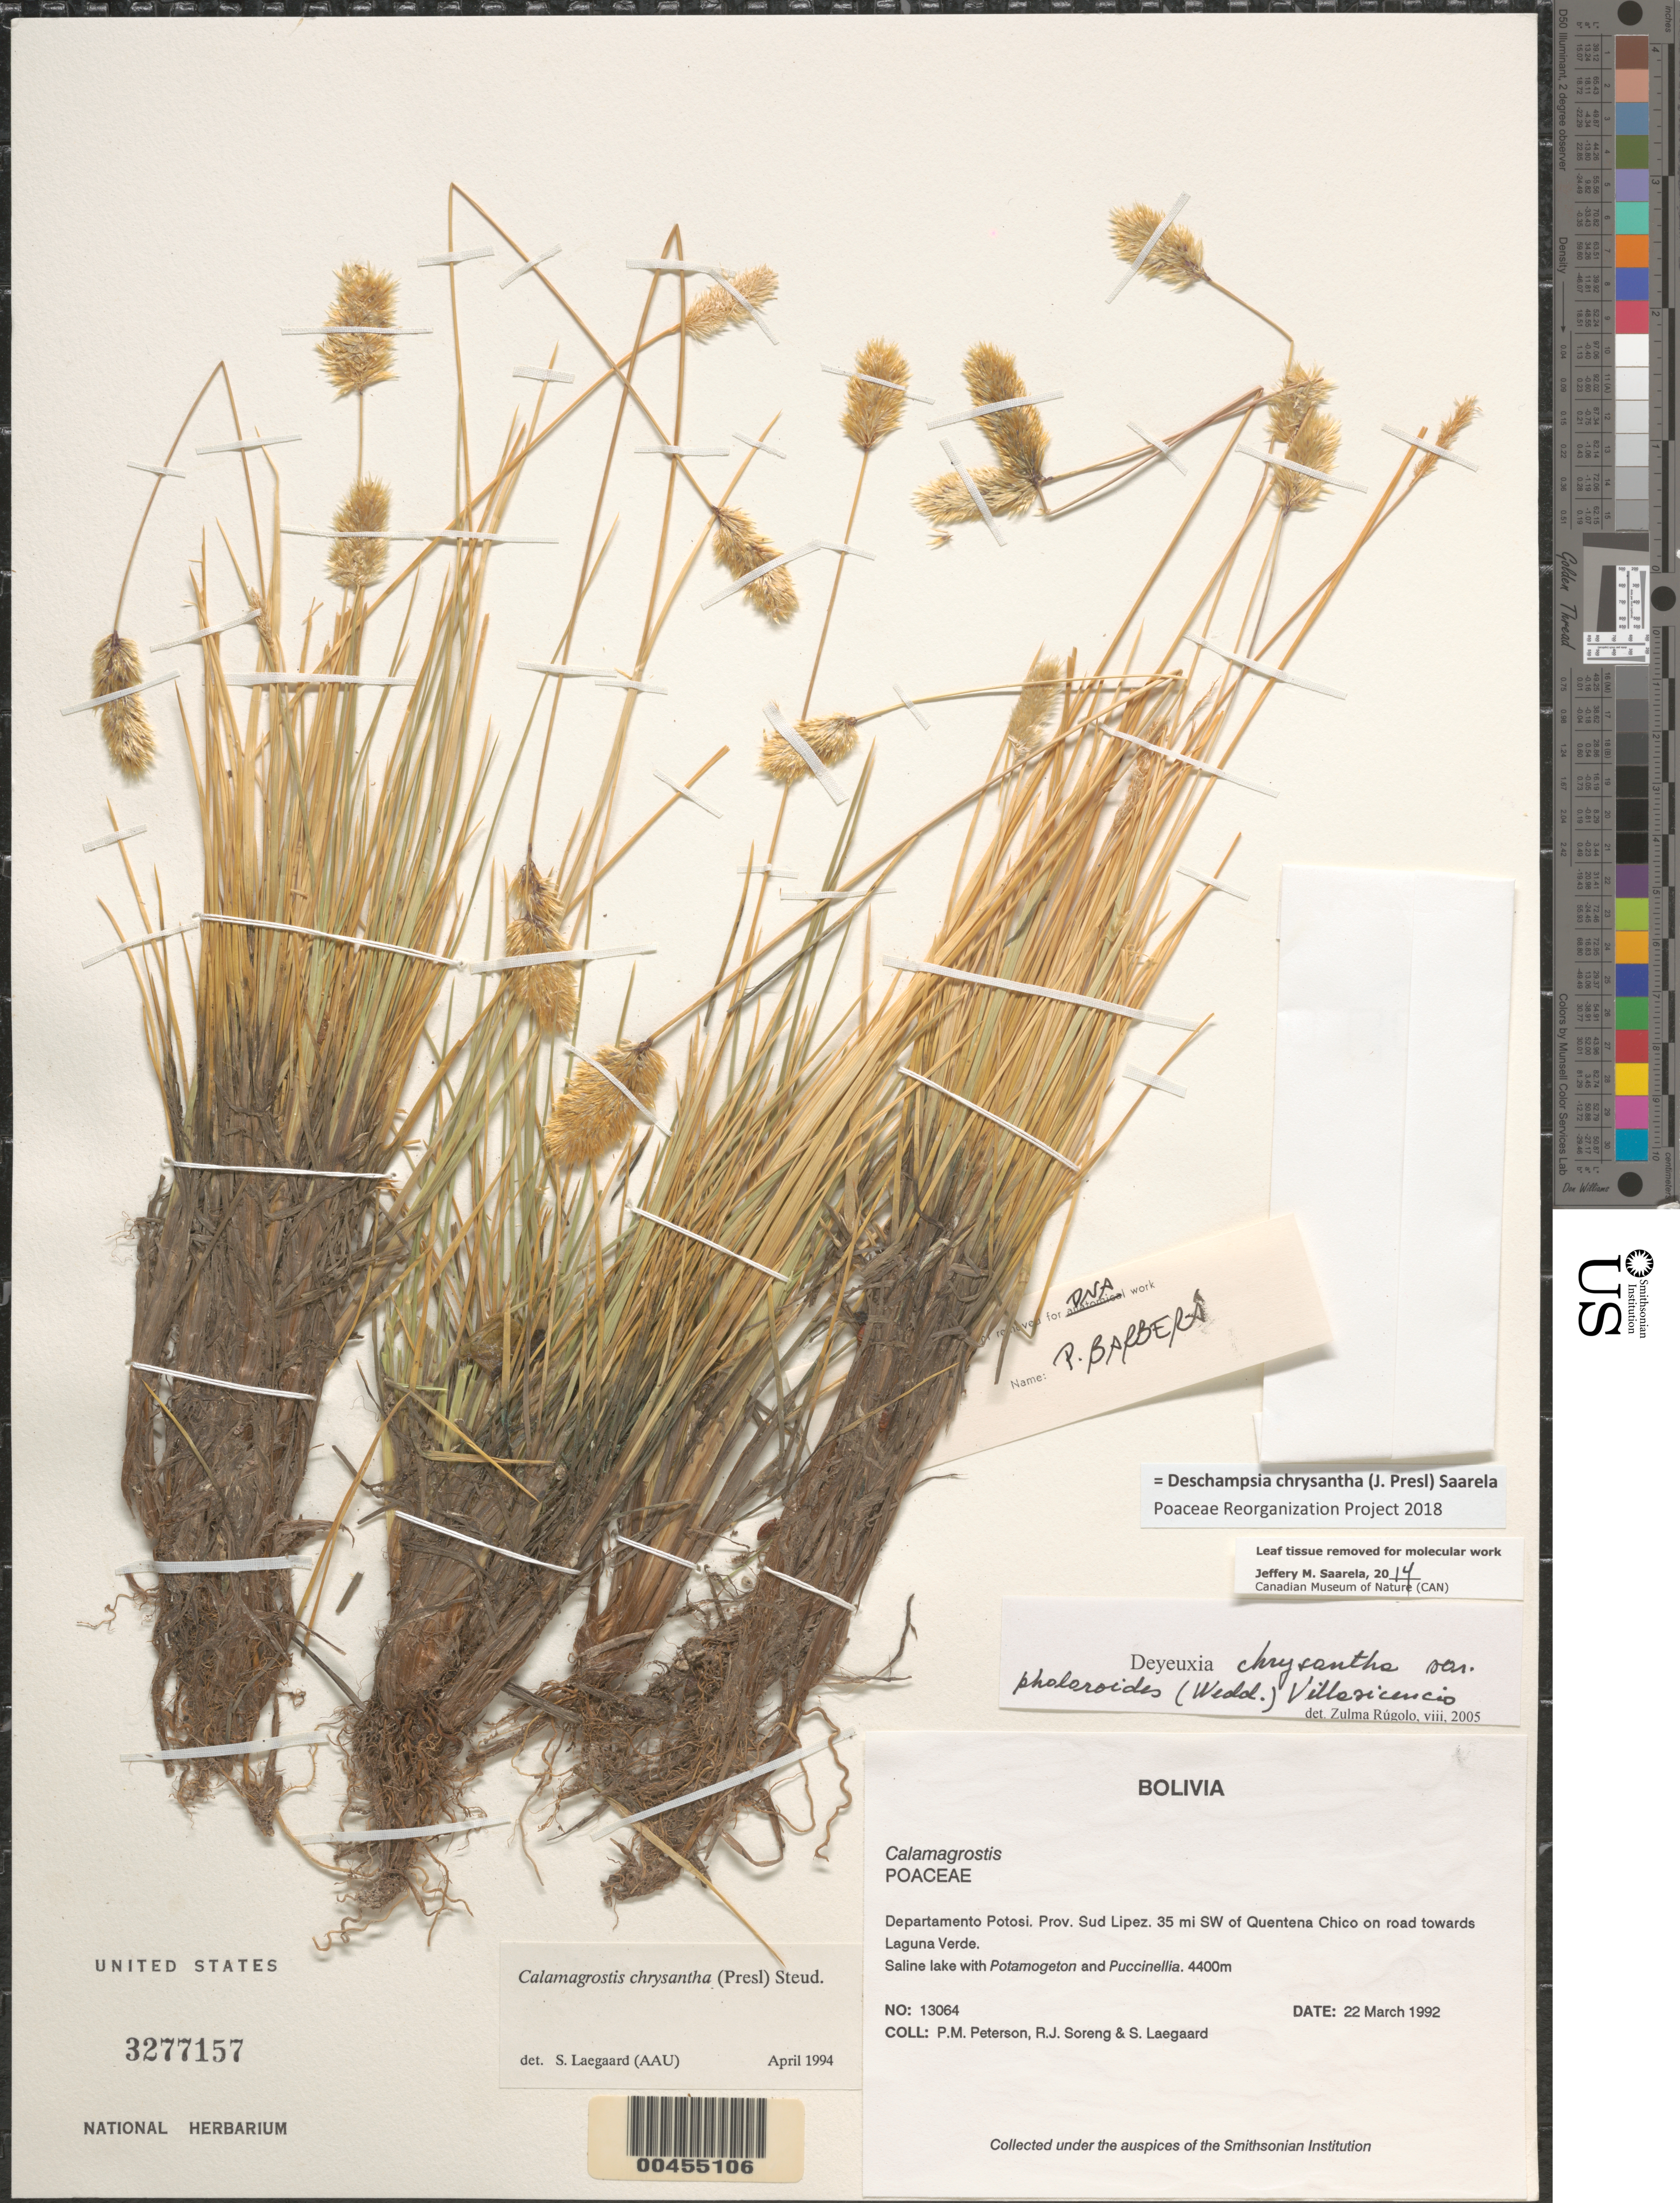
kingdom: Plantae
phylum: Tracheophyta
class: Liliopsida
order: Poales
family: Poaceae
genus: Deschampsia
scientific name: Deschampsia chrysantha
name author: (J. Presl) Saarela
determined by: Poaceae Reorganization Project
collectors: P. M. Peterson, R. J. Soreng & S. Lægaard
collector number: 13064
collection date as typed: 22 Mar 1992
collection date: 1992-03-22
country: Bolivia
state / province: Potosí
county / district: Sud Lípez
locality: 35 mi SW of Quentena Chico on road towards Laguna Verde.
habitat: Saline lake with Potamogeton and Puccinellia.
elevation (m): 4400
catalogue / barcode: US 3277157